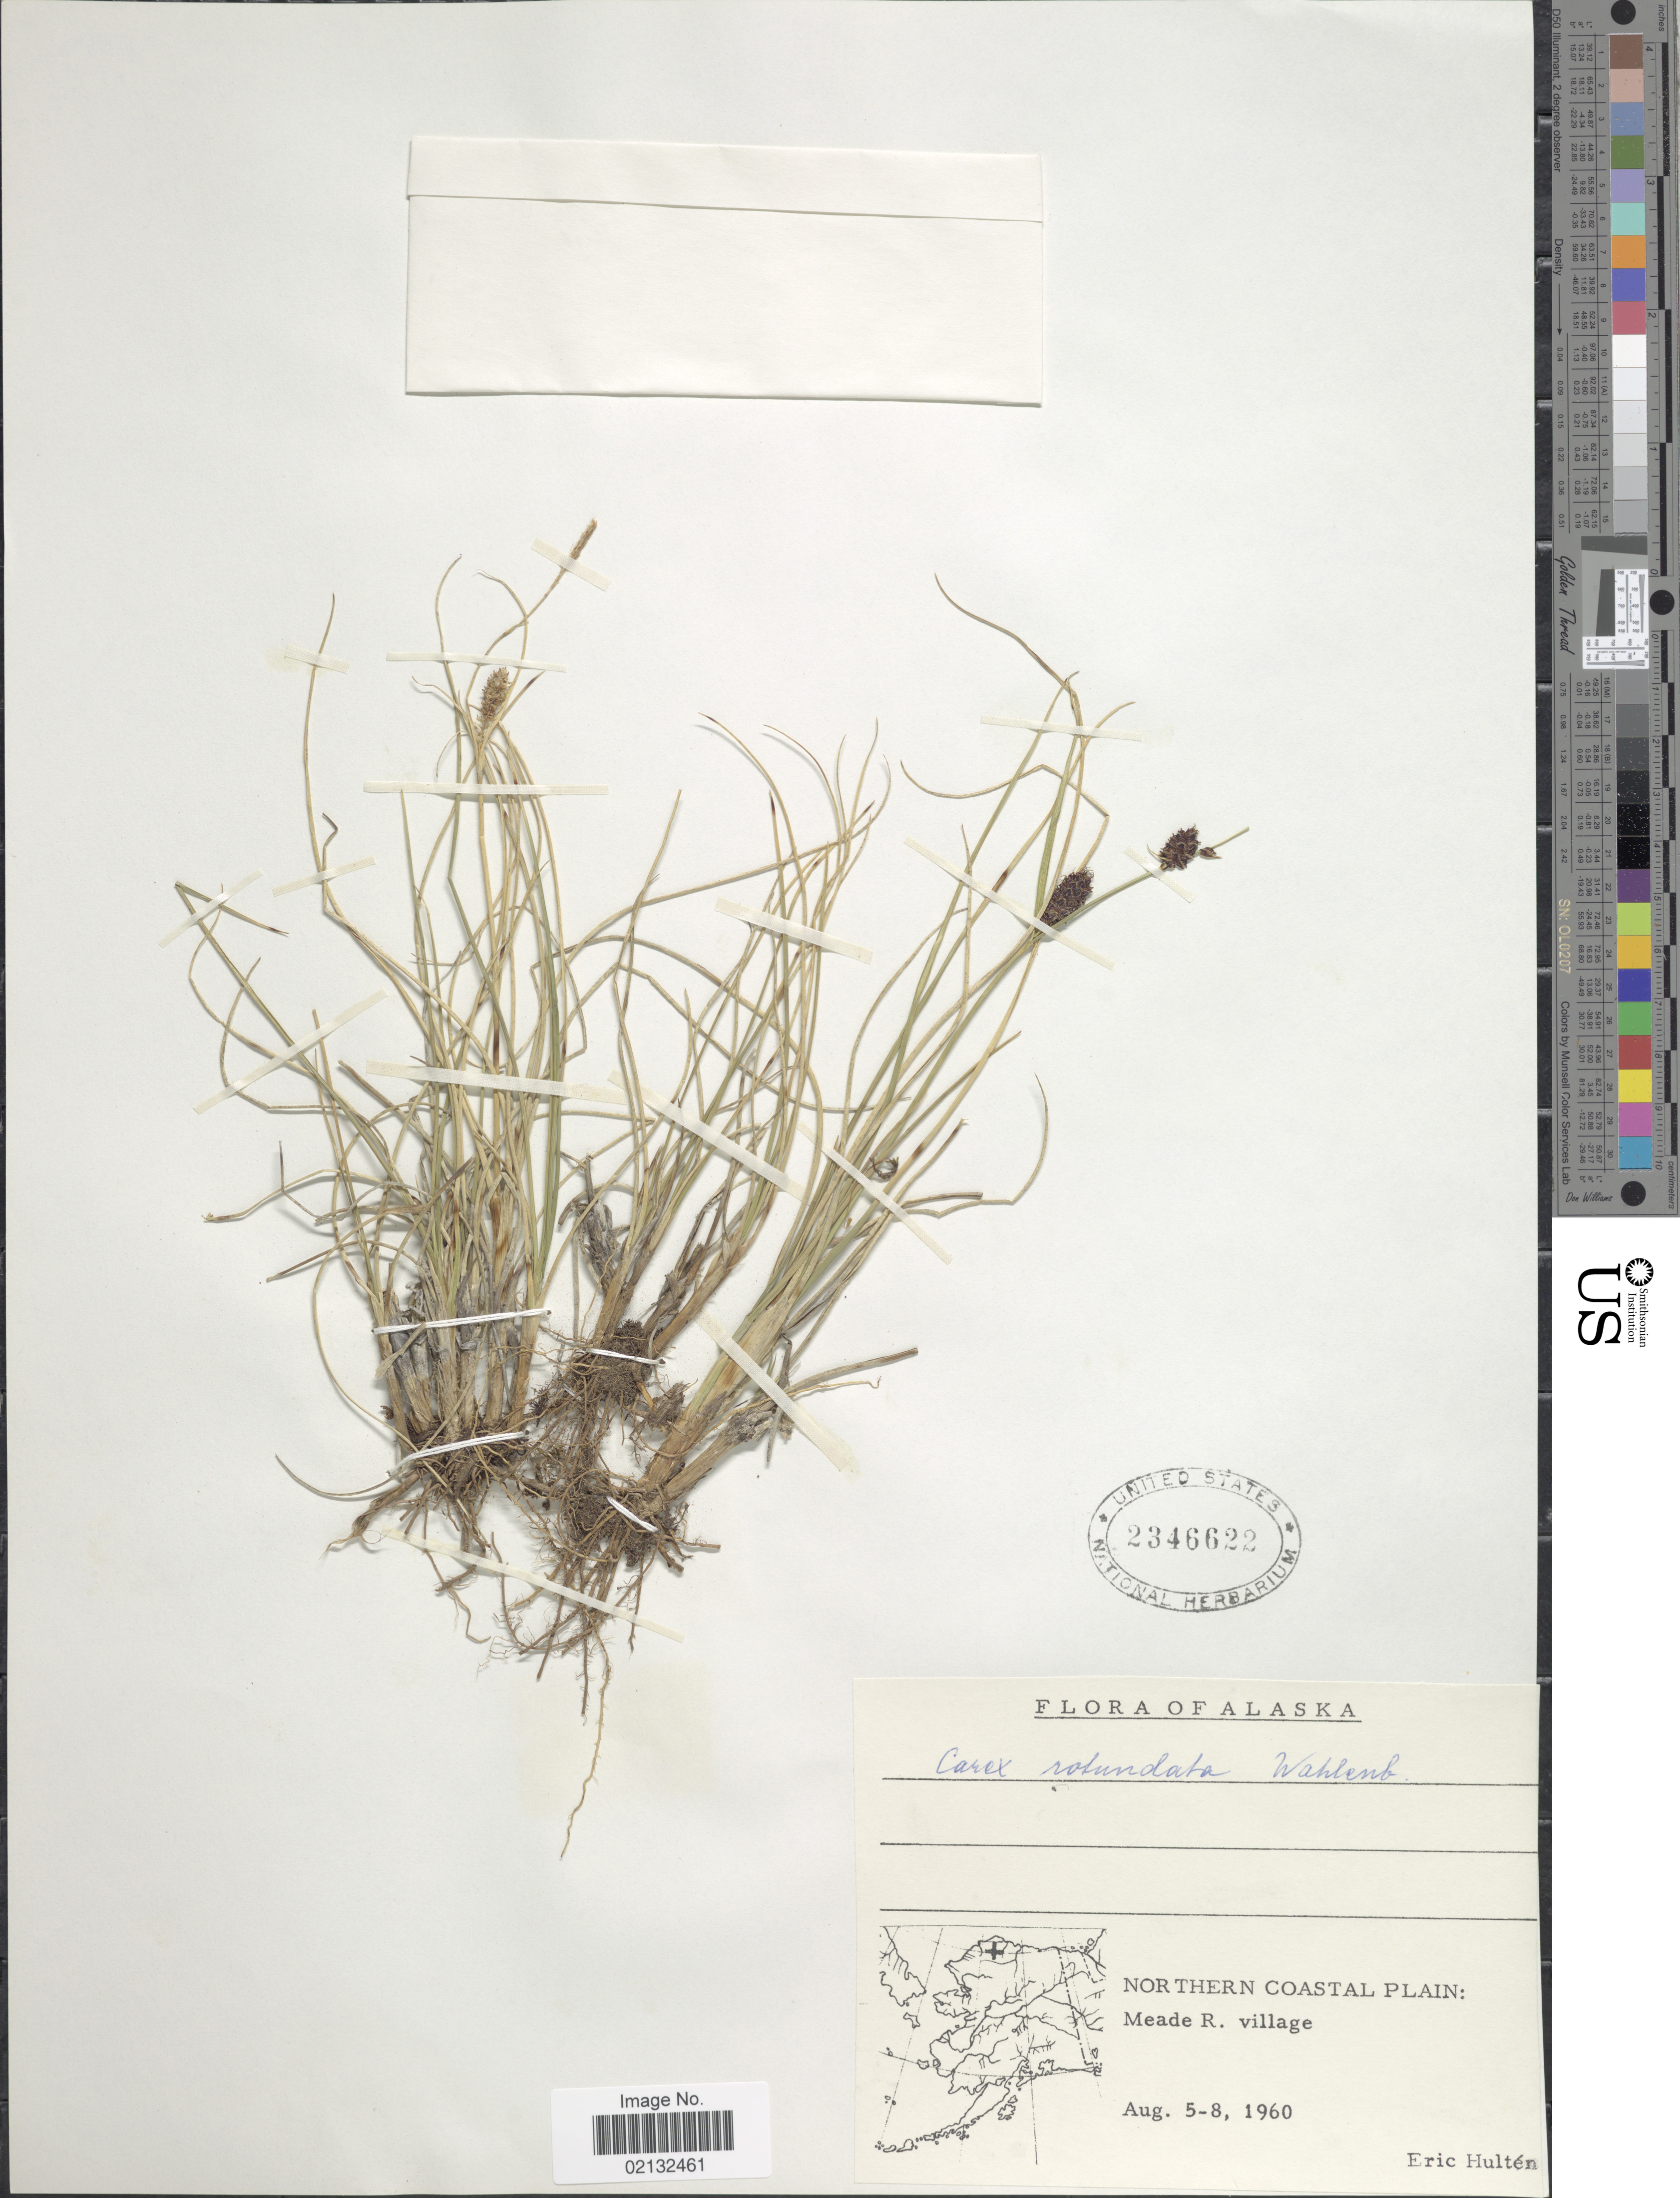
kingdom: Plantae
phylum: Tracheophyta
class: Liliopsida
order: Poales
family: Cyperaceae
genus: Carex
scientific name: Carex rotundata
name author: Wahlenb.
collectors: E. G. Hultén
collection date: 1960-08-05/1960-08-08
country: United States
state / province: Alaska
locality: Northern Coastal Plain: Meade R, Village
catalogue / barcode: US 2346622